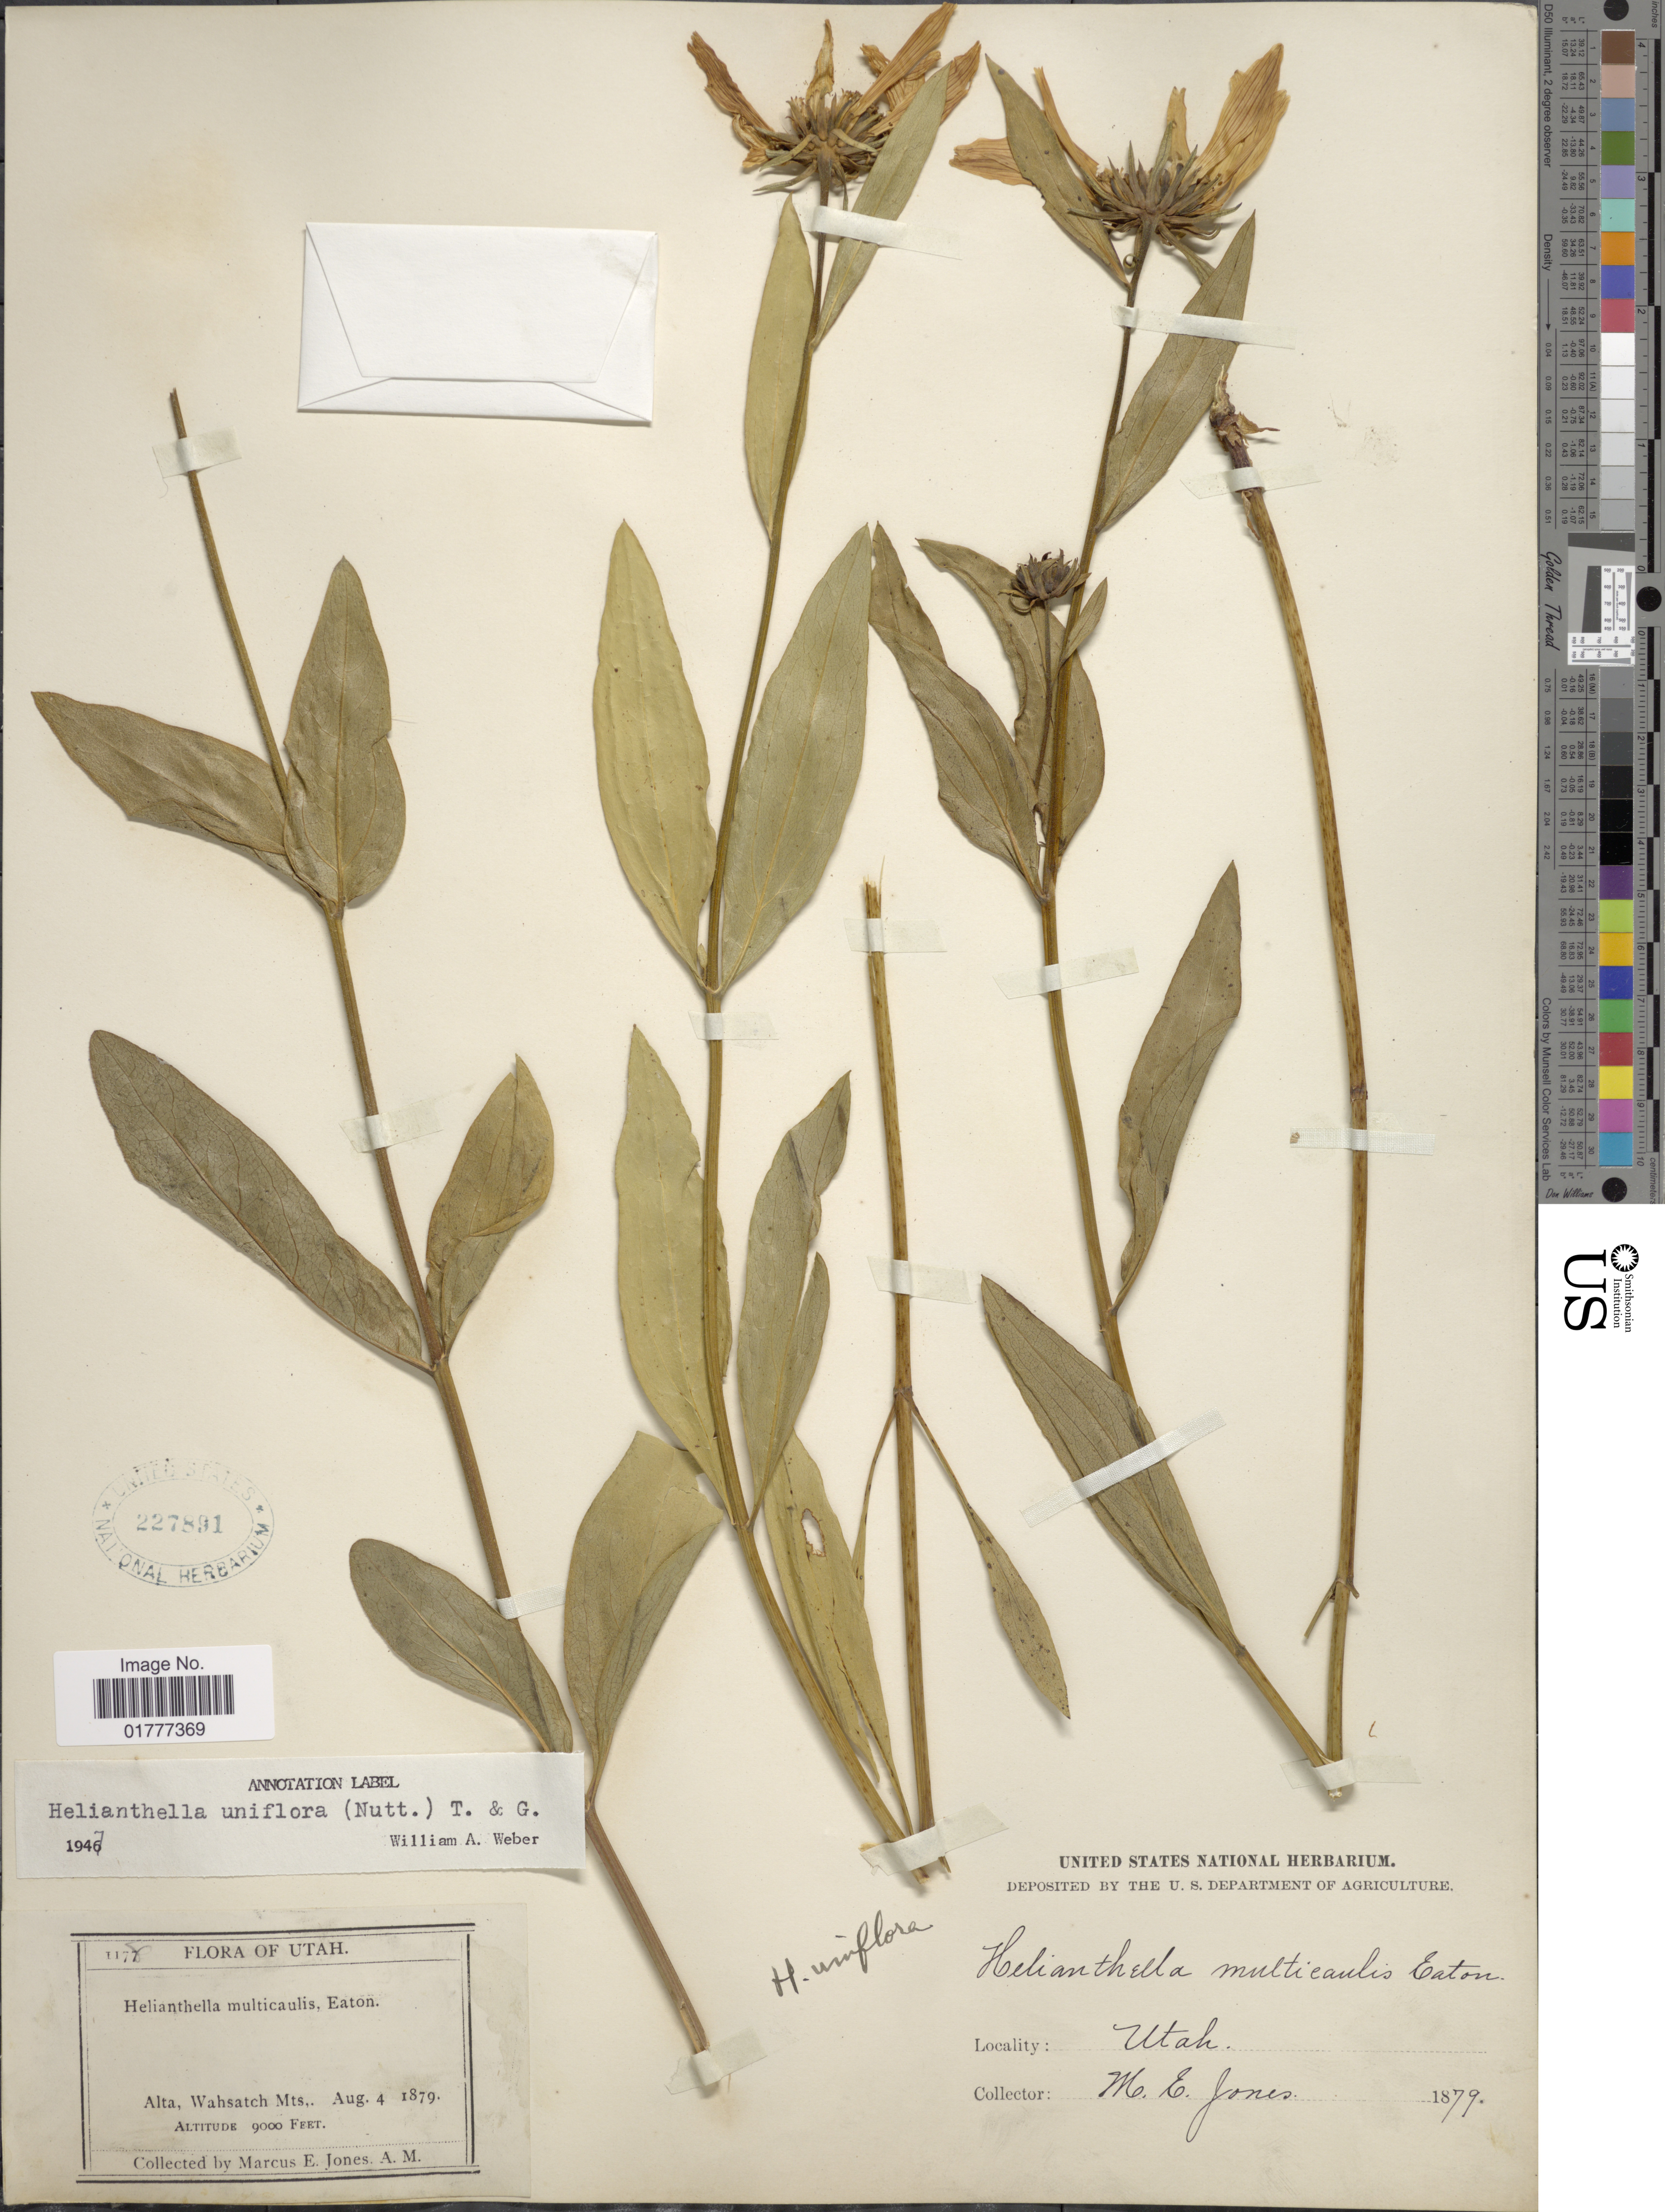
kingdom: Plantae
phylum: Tracheophyta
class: Magnoliopsida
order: Asterales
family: Asteraceae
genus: Helianthella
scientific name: Helianthella uniflora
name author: Torr. & A. Gray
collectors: M. E. Jones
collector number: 1177*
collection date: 1879-08-04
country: United States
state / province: Utah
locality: Alta, Wahsatch Mts.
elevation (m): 2743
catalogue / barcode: US 227891